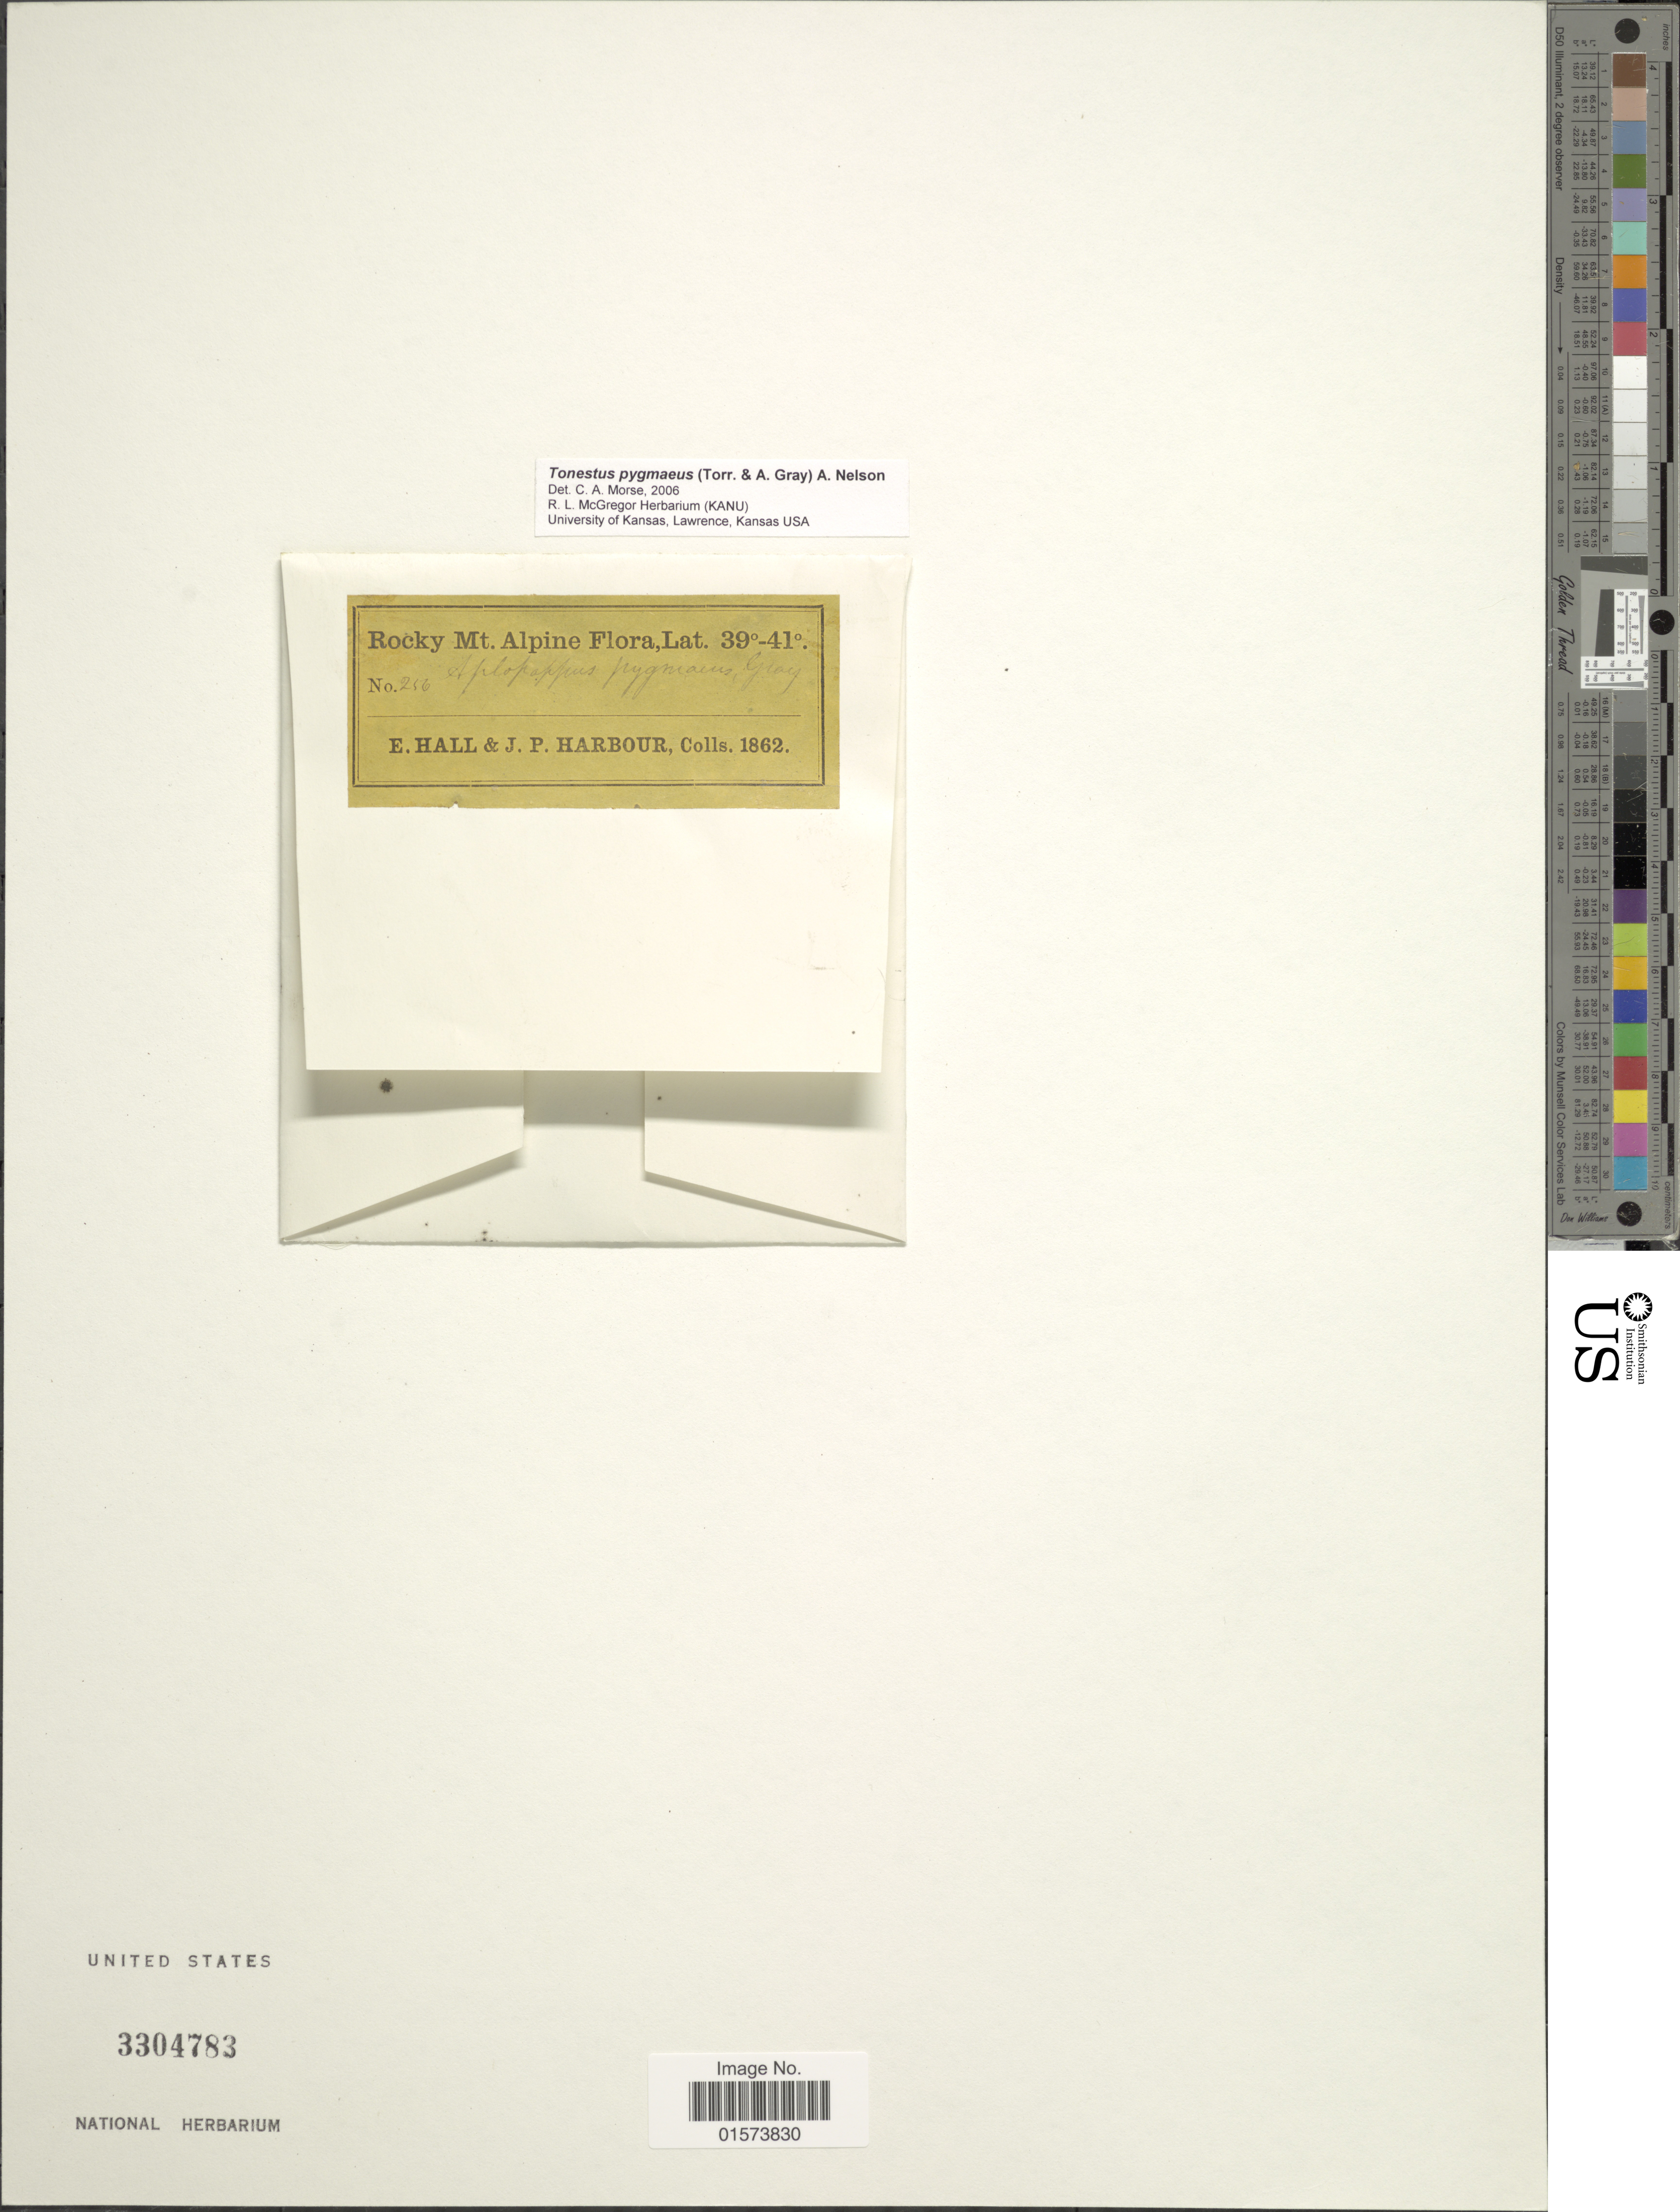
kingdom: Plantae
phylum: Tracheophyta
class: Magnoliopsida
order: Asterales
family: Asteraceae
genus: Tonestus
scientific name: Tonestus pygmaeus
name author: (Torr. & A. Gray) A. Nelson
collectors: E. Hall & J. Harbour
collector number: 256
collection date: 1862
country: United States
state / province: Colorado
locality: Rocky Mtns. Alpine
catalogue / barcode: US 3304783